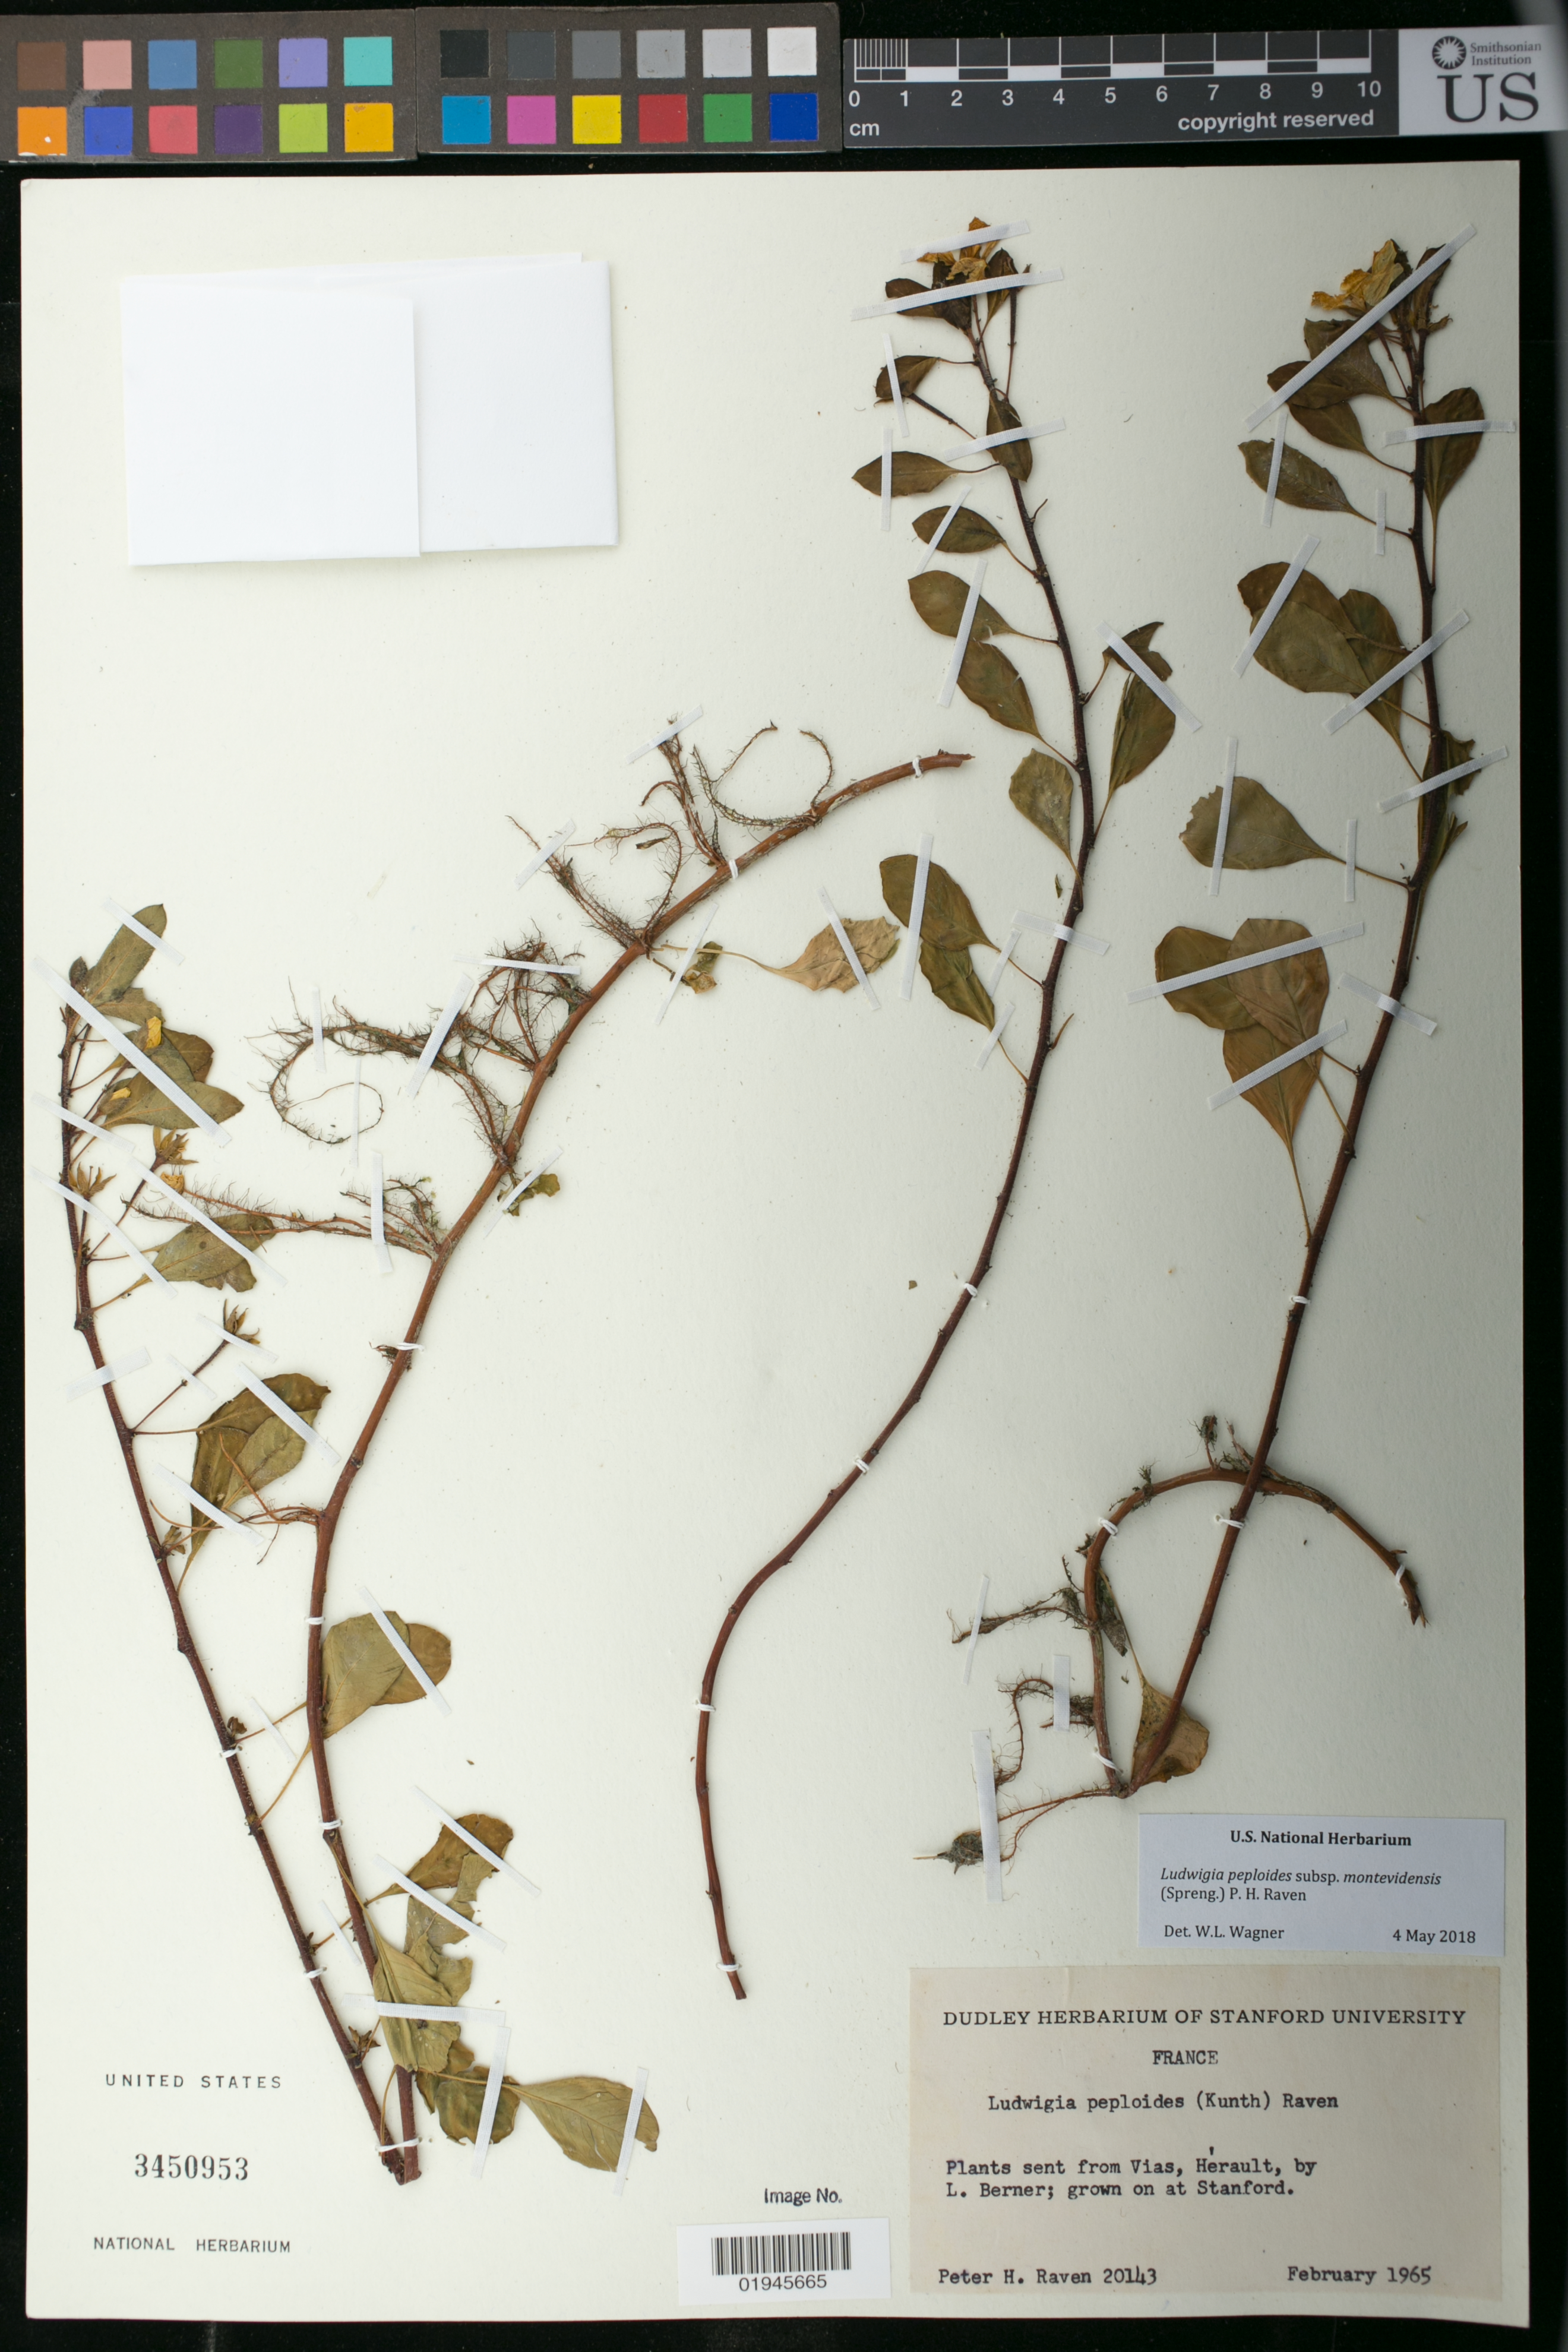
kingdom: Plantae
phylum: Tracheophyta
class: Magnoliopsida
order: Myrtales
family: Onagraceae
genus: Ludwigia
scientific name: Ludwigia peploides subsp. montevidensis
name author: (Spreng.) P.H. Raven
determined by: Wagner, W. L., (BOT), Smithsonian Institution - National Museum of Natural History (UNITED STATES)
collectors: P. Raven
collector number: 20143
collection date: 1965-02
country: United States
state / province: California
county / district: Santa Clara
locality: Stanford Universitiy, grown from plants sent from Vias, Herault by L. Berner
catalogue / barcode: US 3450953